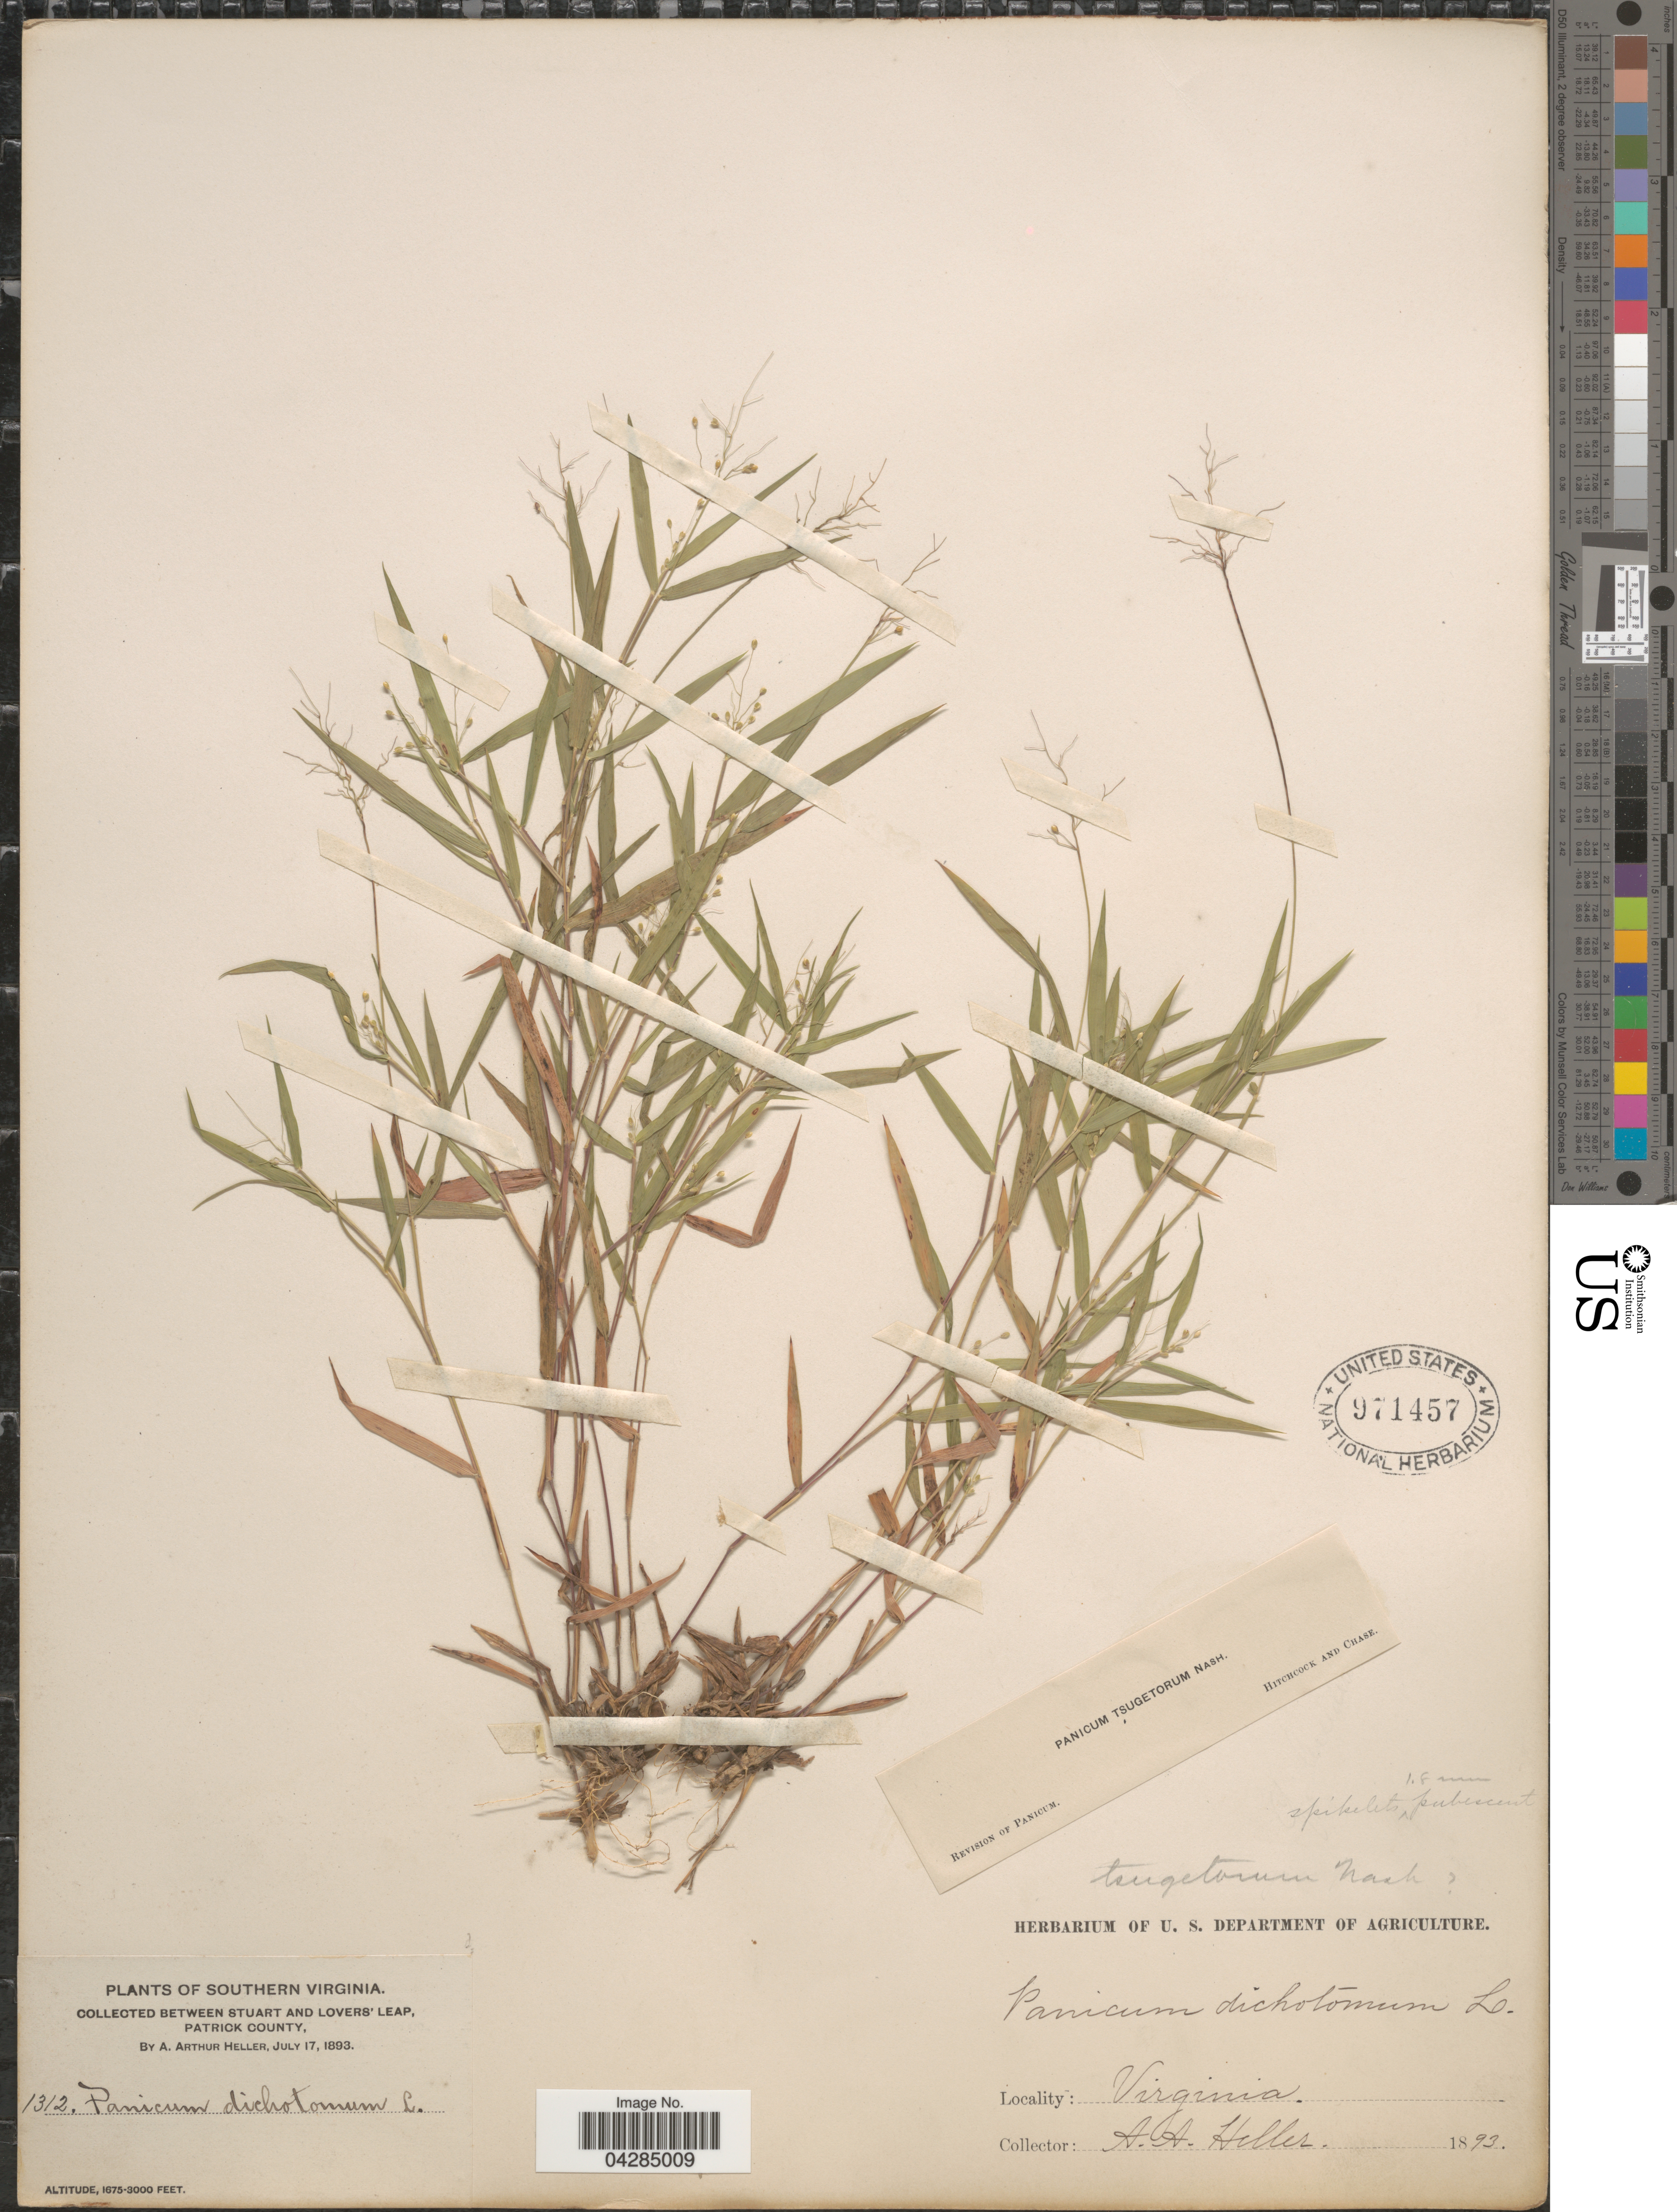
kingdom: Plantae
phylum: Tracheophyta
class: Liliopsida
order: Poales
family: Poaceae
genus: Dichanthelium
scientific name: Dichanthelium portoricense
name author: (Desv. ex Ham.) B.F. Hansen & Wunderlin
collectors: A. A. Heller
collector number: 1312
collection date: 1893-07-17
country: United States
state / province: Virginia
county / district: Patrick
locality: Southeastern Virginia. Between Stuart and Lovers' Leap, Patrick County.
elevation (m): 511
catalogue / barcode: US 971457